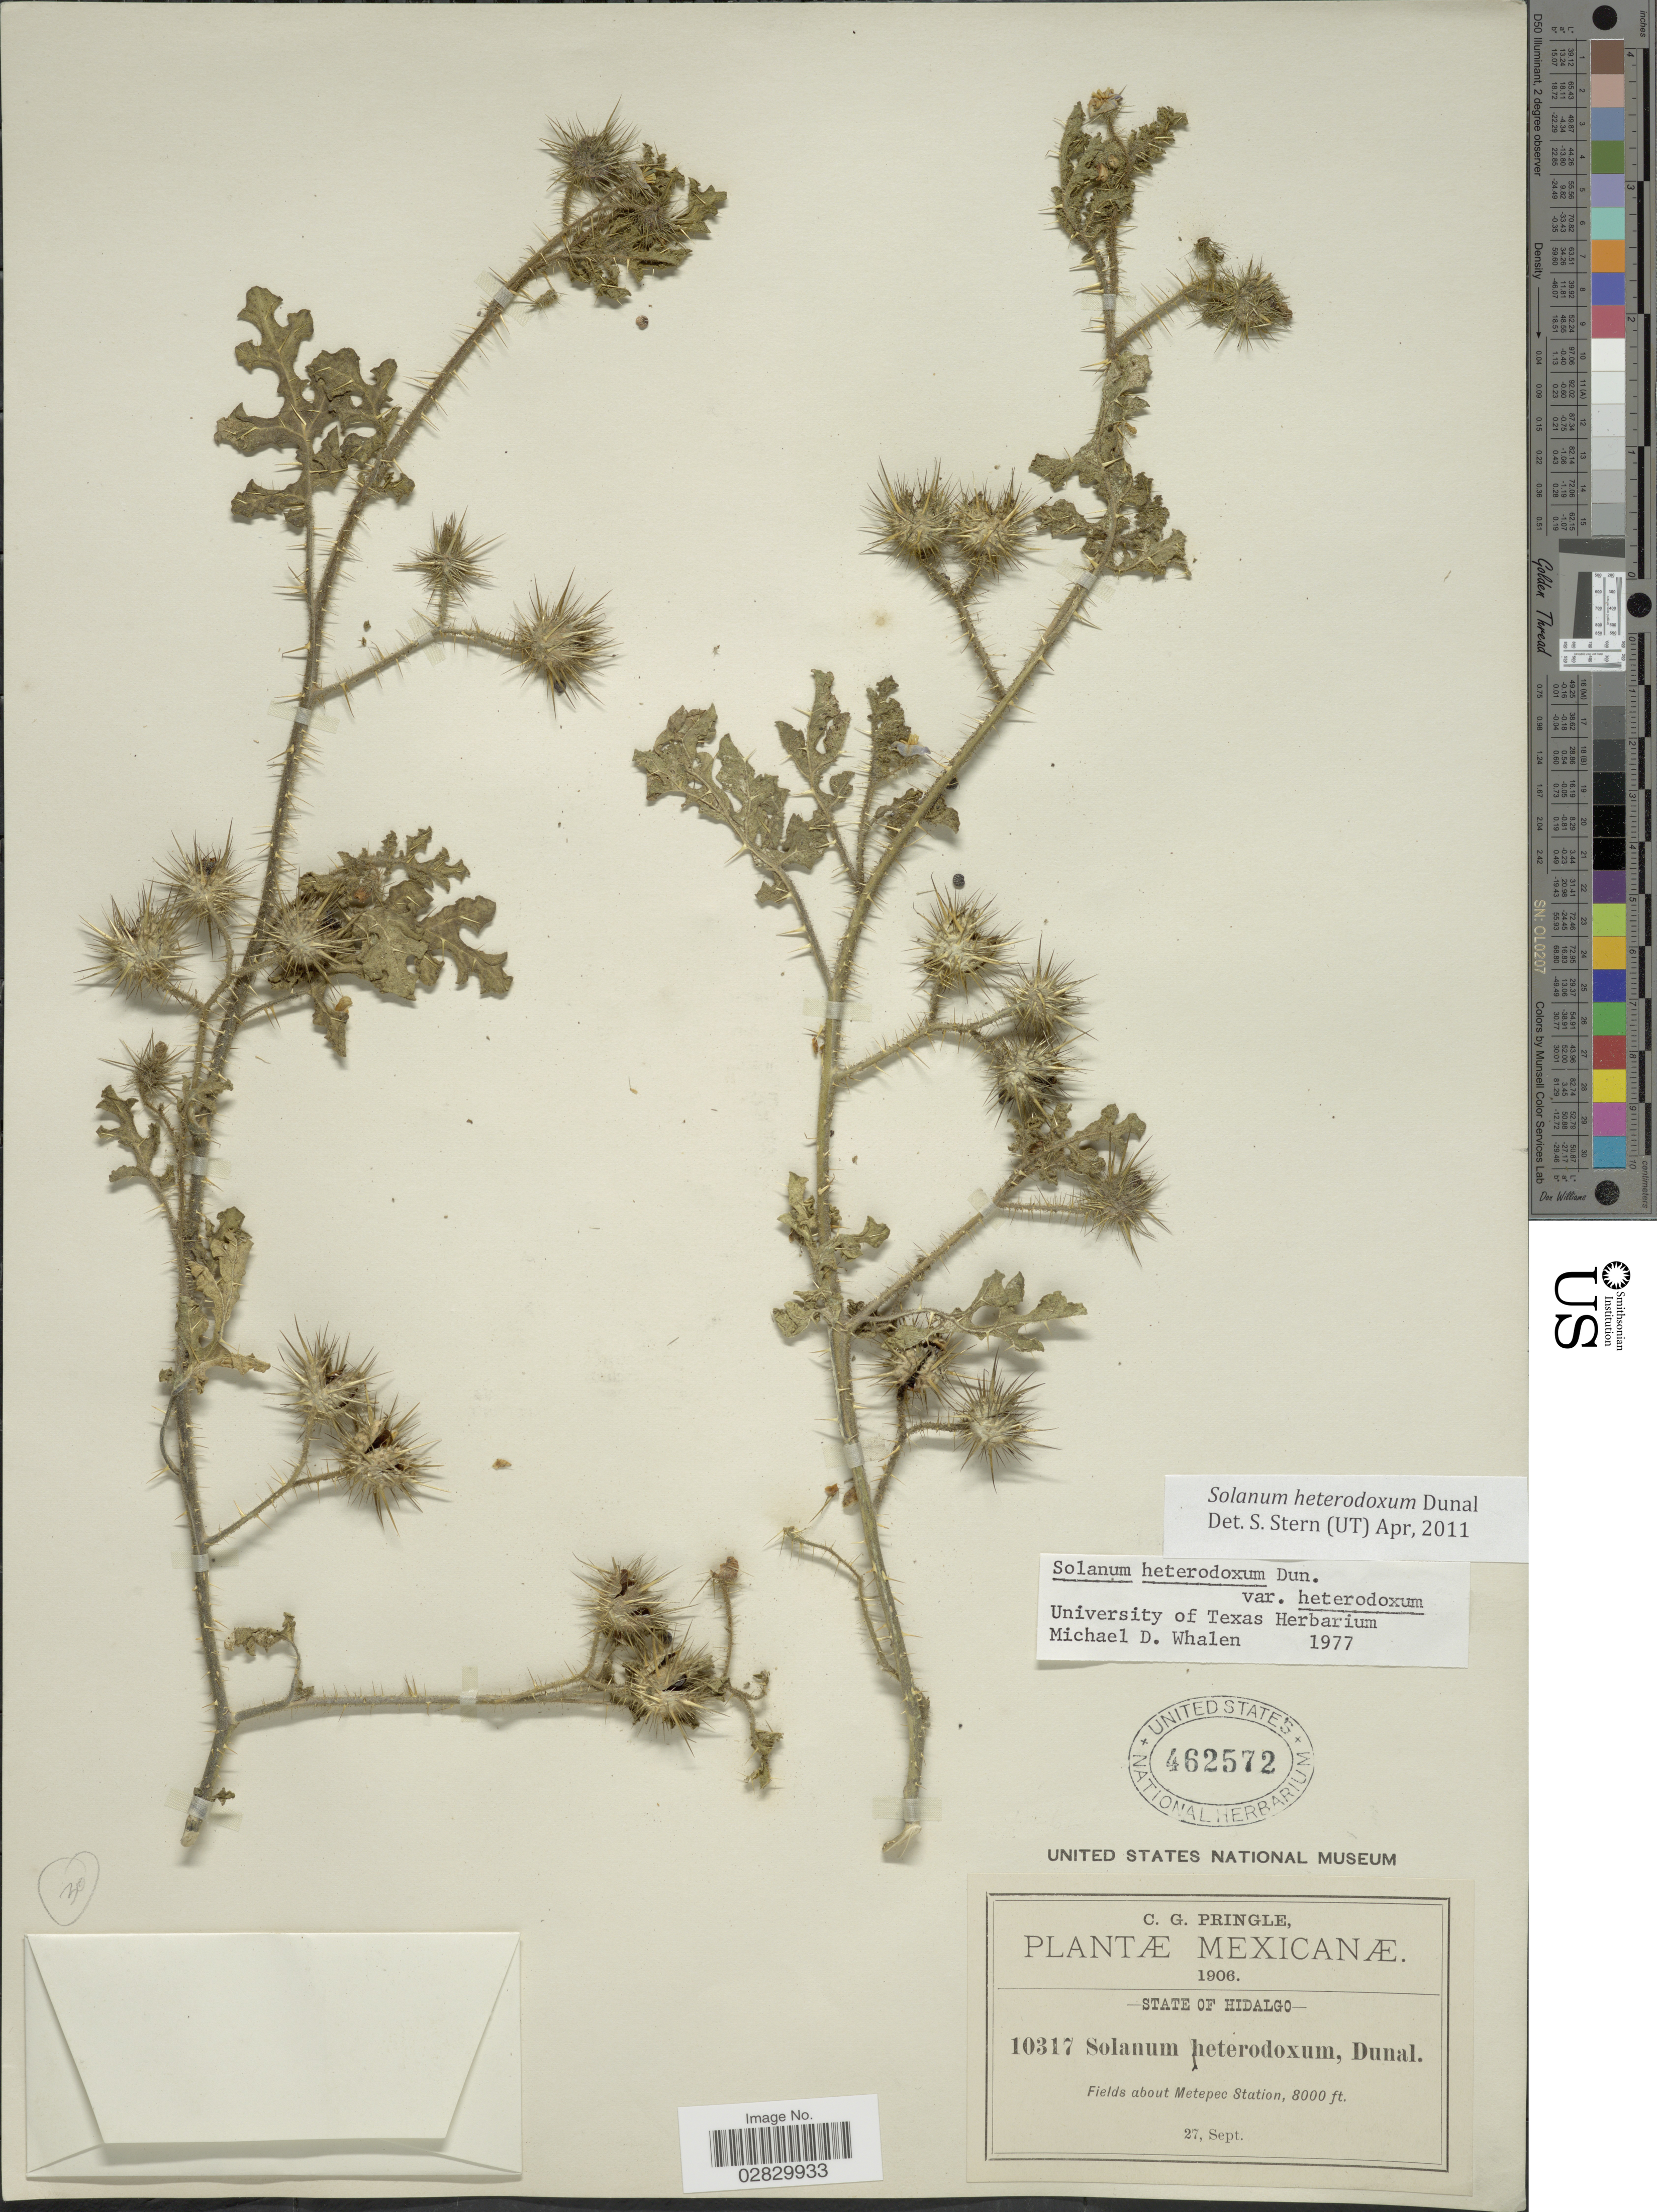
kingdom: Plantae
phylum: Tracheophyta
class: Magnoliopsida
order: Solanales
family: Solanaceae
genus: Solanum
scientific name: Solanum heterodoxum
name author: Dunal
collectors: C. G. Pringle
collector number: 10317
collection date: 1906-09-27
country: Mexico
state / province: Hidalgo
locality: Fields about Metepec Station.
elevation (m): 2438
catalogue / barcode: US 462572